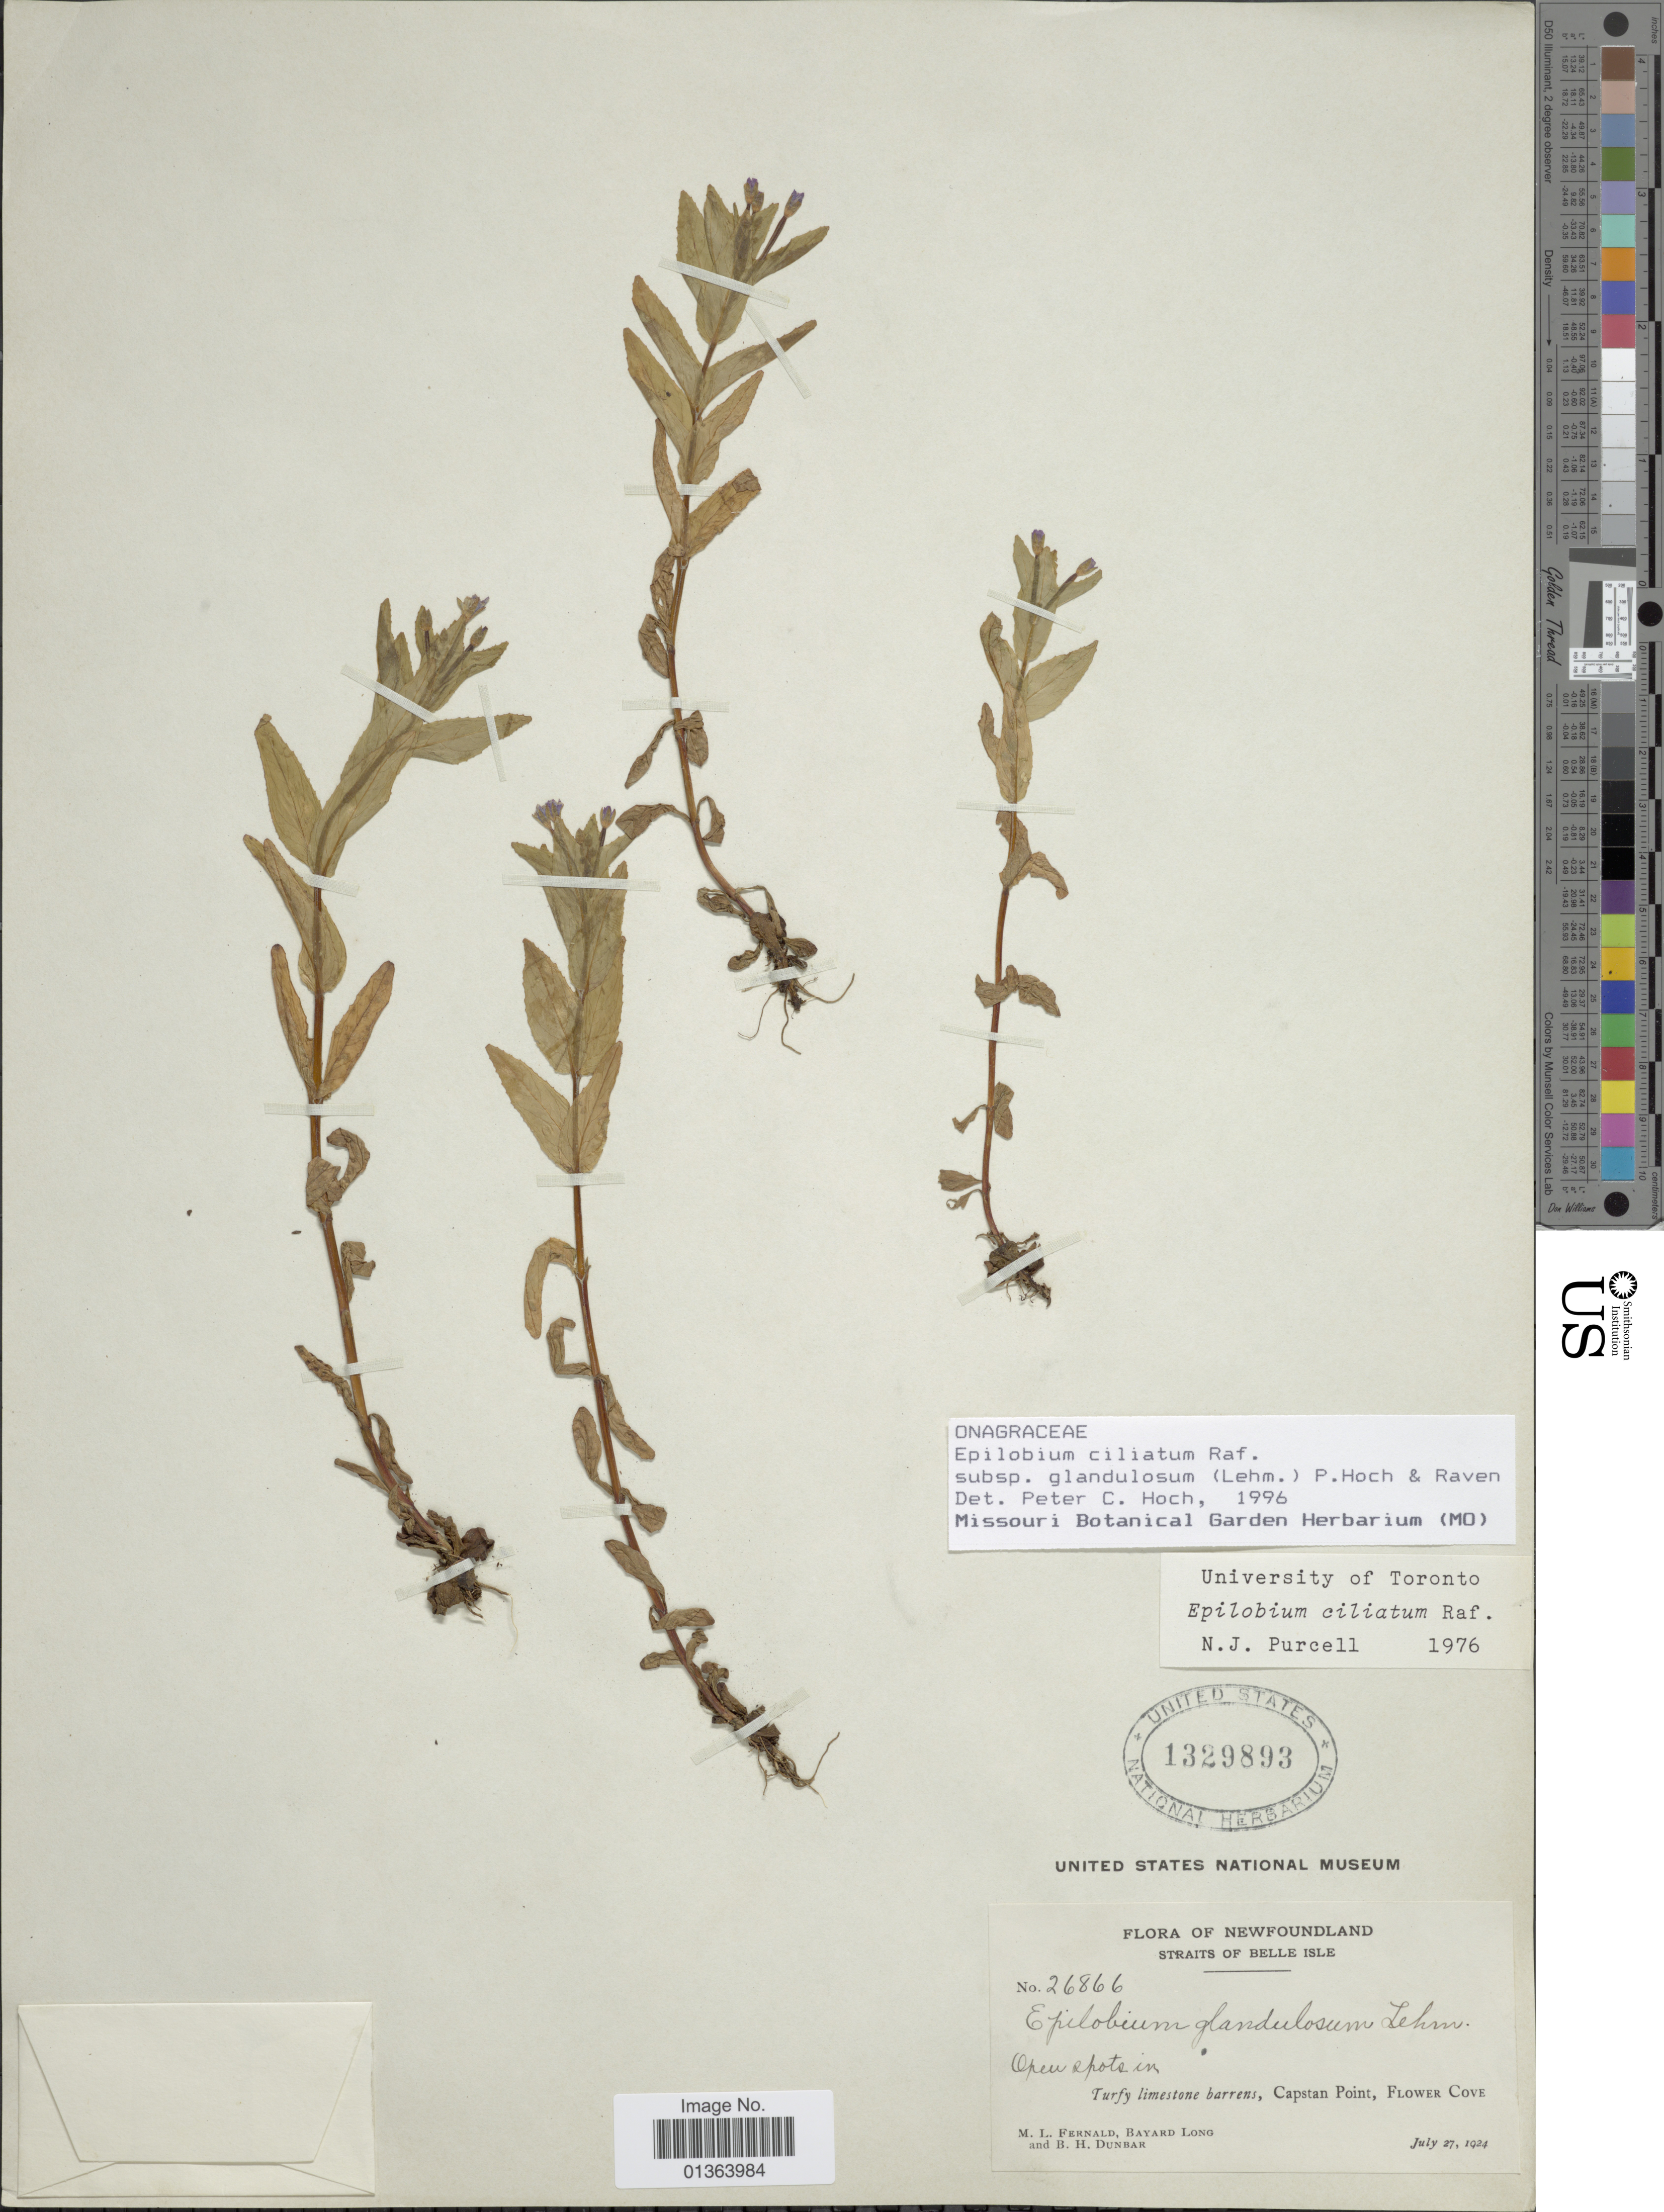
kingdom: Plantae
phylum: Tracheophyta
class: Magnoliopsida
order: Myrtales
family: Onagraceae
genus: Epilobium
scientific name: Epilobium ciliatum subsp. glandulosum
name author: (Lehm.) Hoch & P.H. Raven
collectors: M. L. Fernald, B. H. Long & B. Dunbar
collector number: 26866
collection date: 1924-07-27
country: Canada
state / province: Newfoundland and Labrador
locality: Straits of Belle Isle. Capstan Point, Flower Cove.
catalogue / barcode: US 1329893